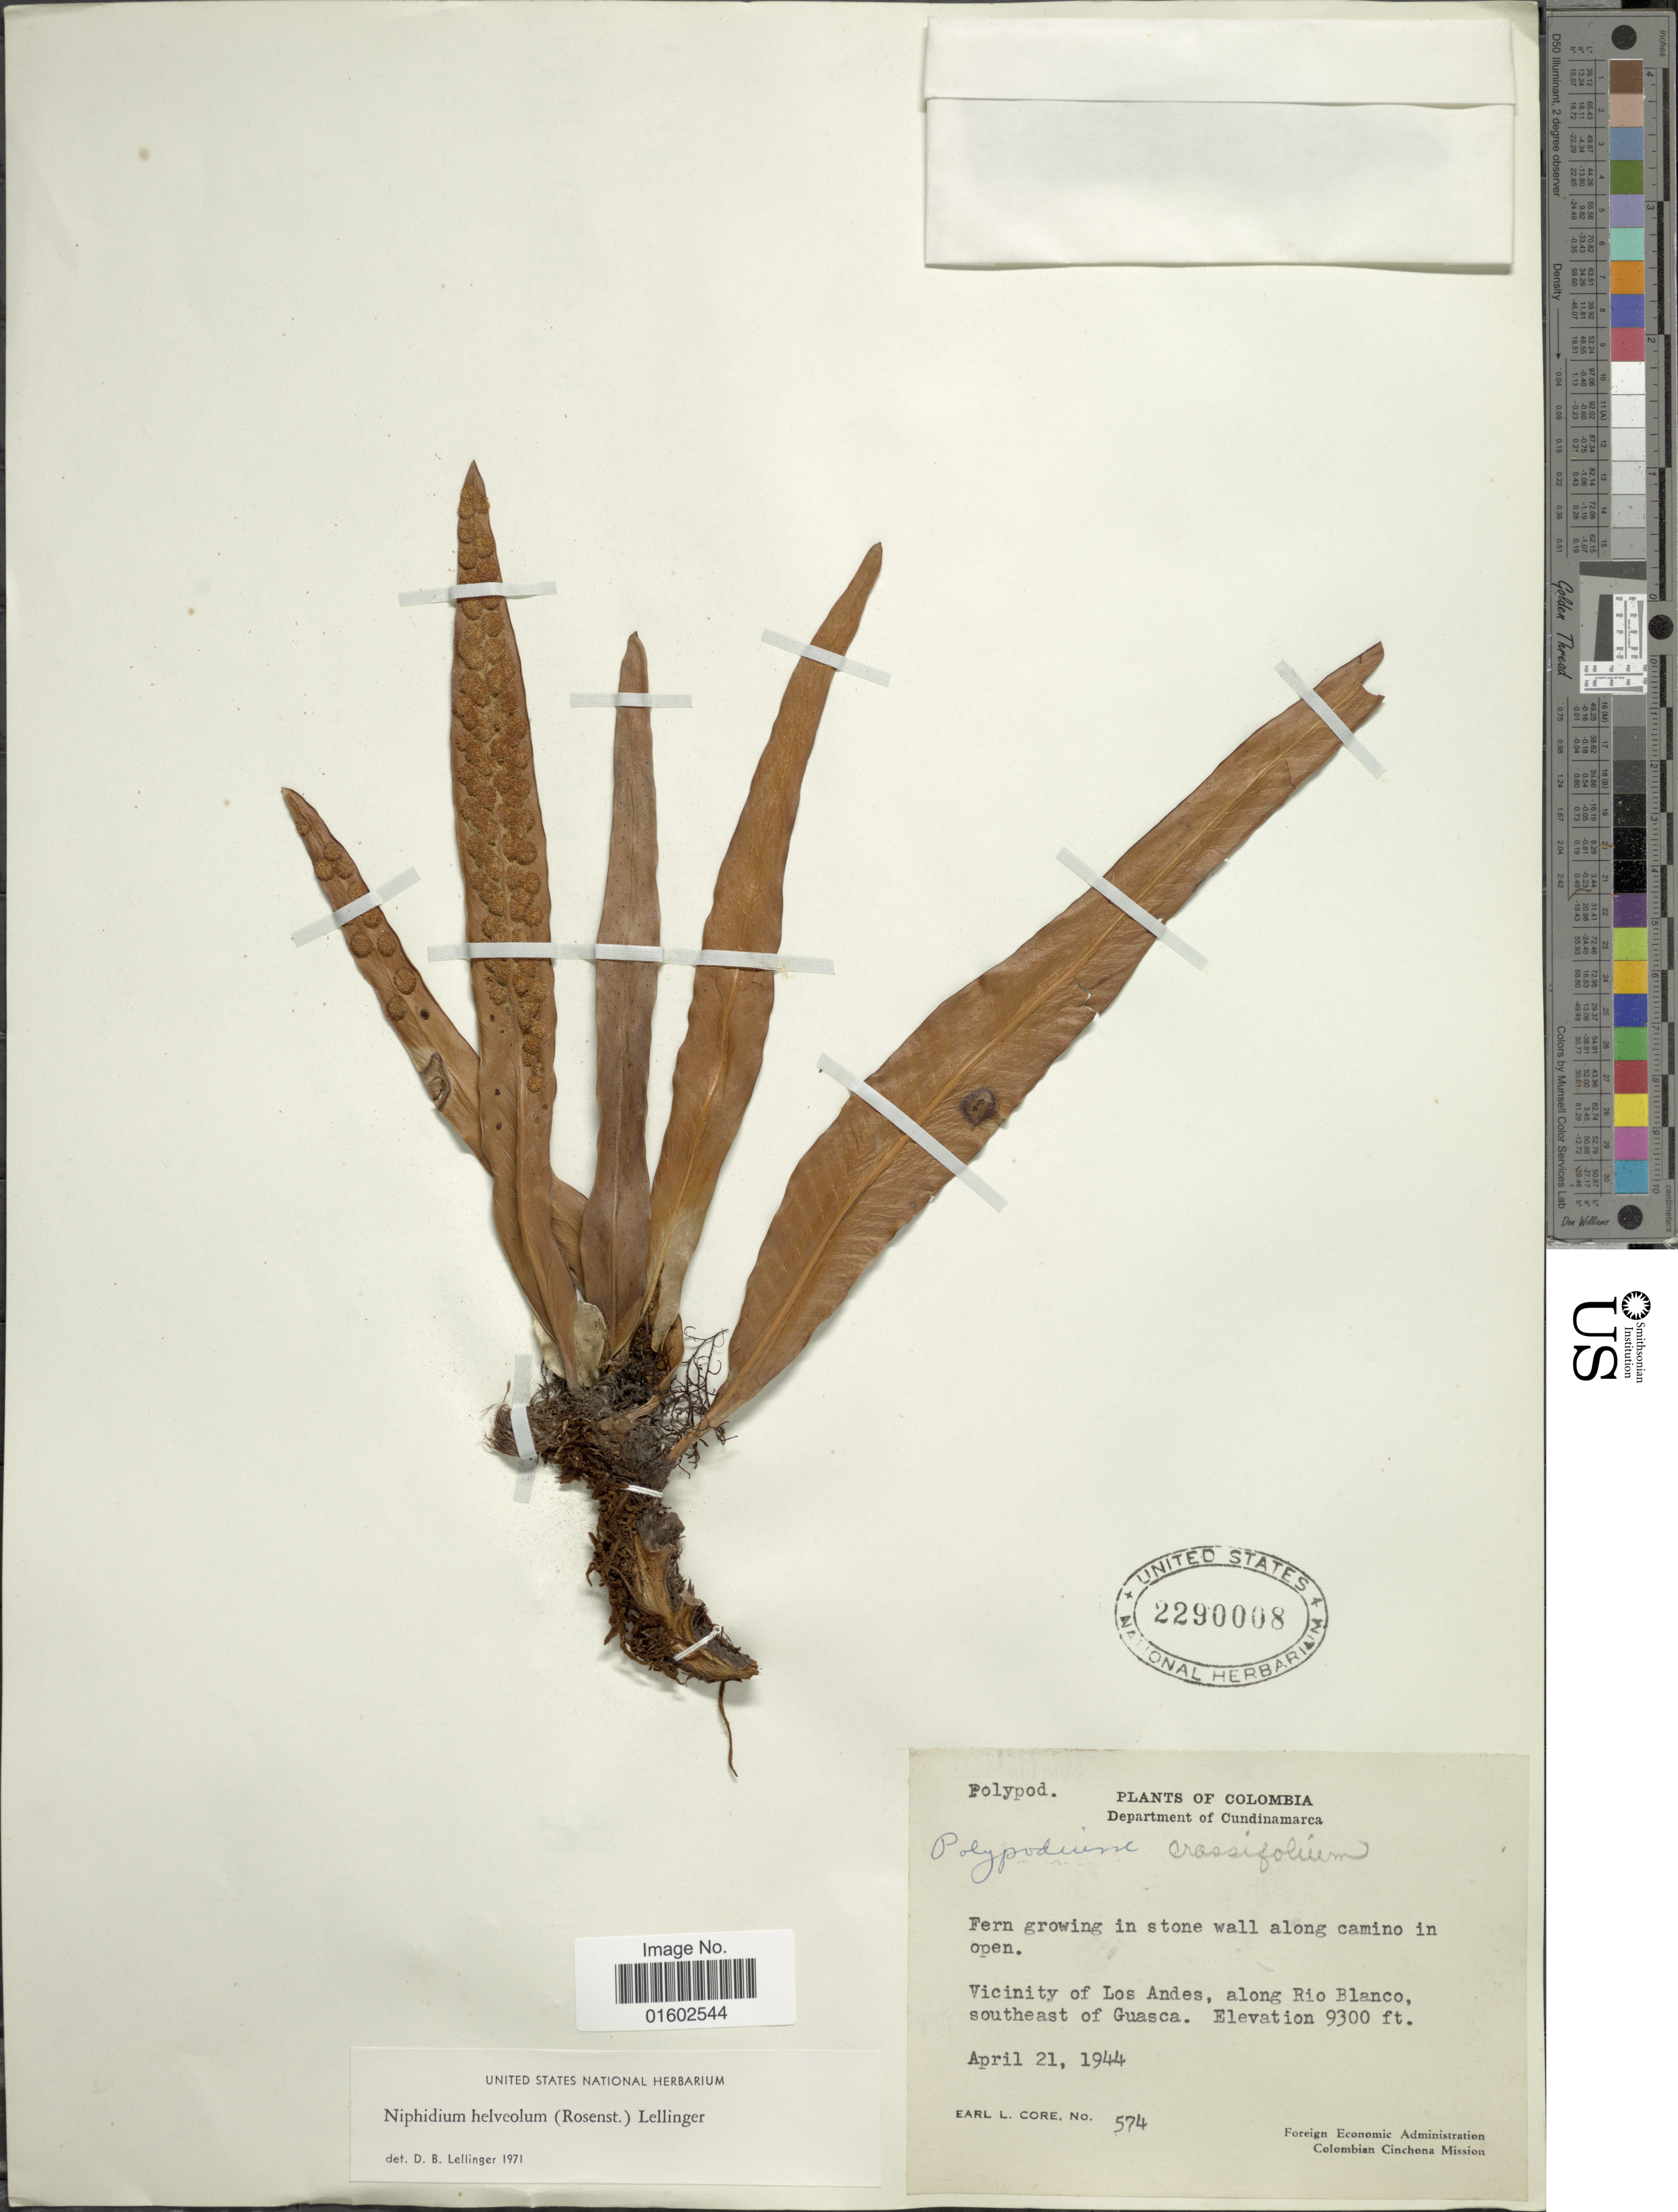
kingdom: Plantae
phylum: Tracheophyta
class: Polypodiopsida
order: Polypodiales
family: Polypodiaceae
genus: Niphidium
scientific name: Niphidium mortonianum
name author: Lellinger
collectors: E. L. Core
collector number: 574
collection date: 1944-04-21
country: Colombia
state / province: Cundinamarca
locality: Department of Cundinamarca, Vicinity of Los Angeles, along Rio Blanco, southeast of Guasca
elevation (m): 2835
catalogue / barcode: US 2290008